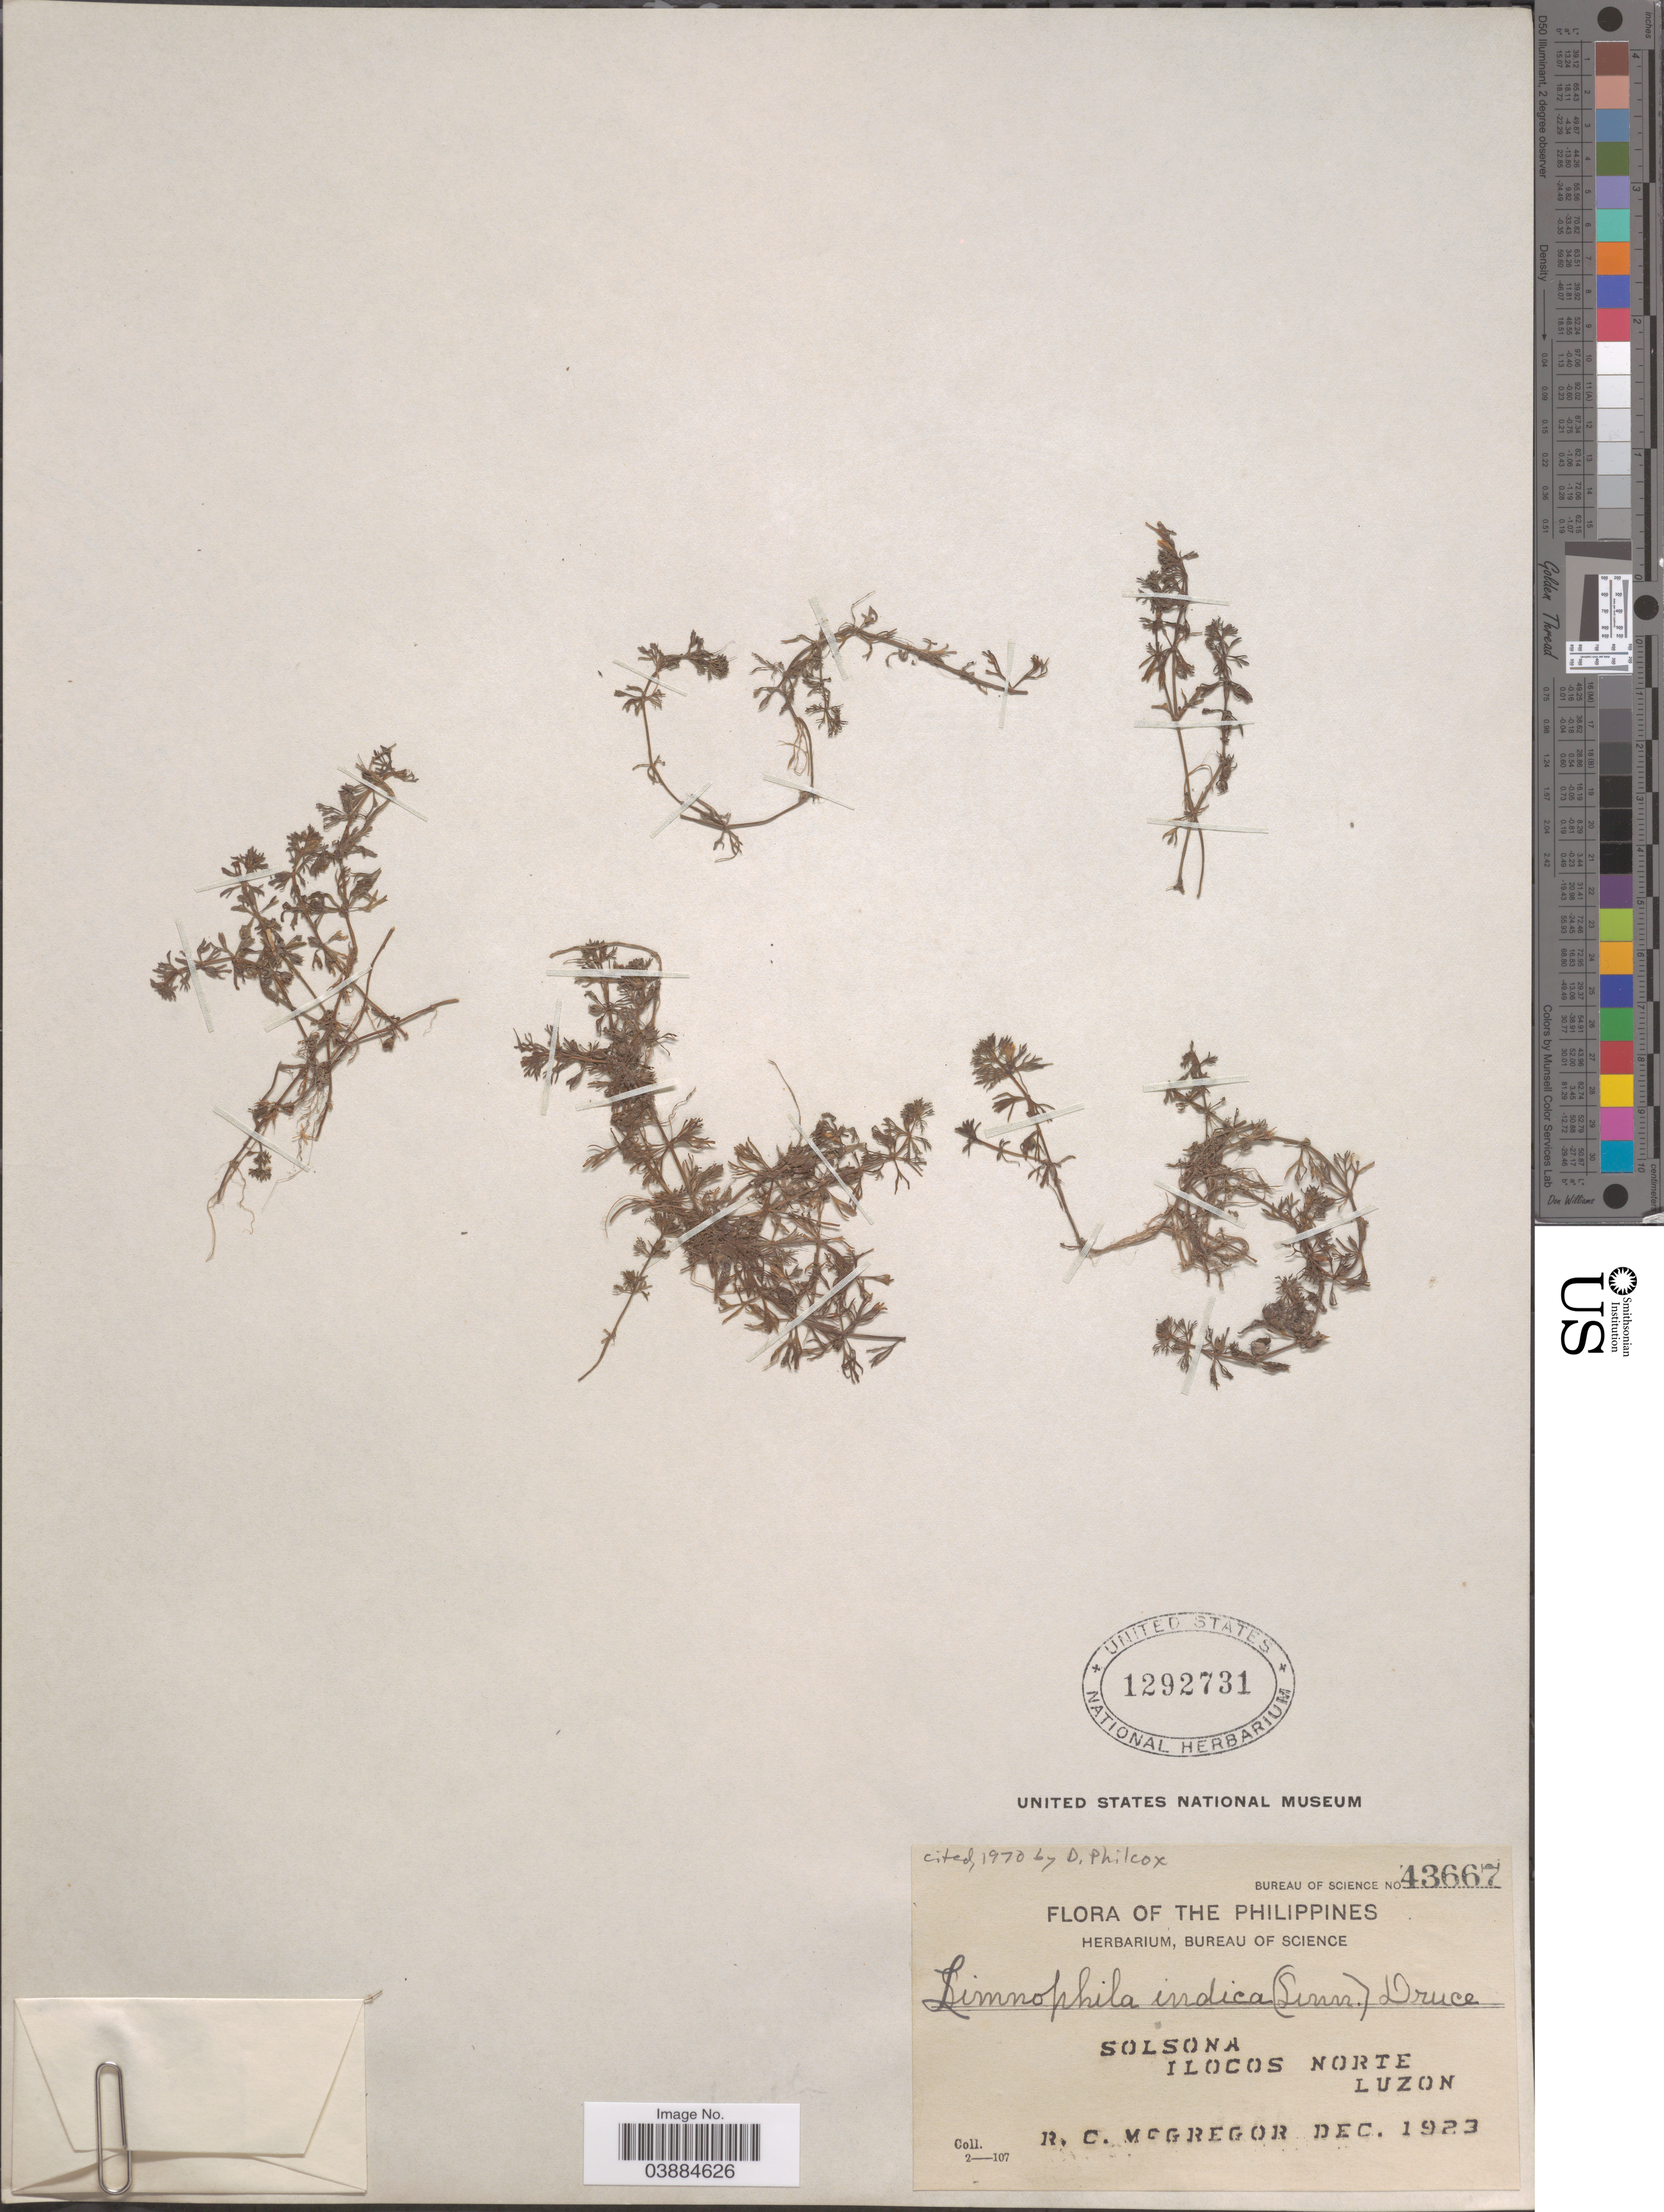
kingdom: Plantae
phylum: Tracheophyta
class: Magnoliopsida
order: Lamiales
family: Plantaginaceae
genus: Limnophila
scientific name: Limnophila indica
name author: (L.) Druce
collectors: R. C. McGregor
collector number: Bureau of Science 43667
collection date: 1923-12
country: Philippines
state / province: Ilocos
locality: Solsona. Ilocos Norte. Luzon.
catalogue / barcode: US 1292731